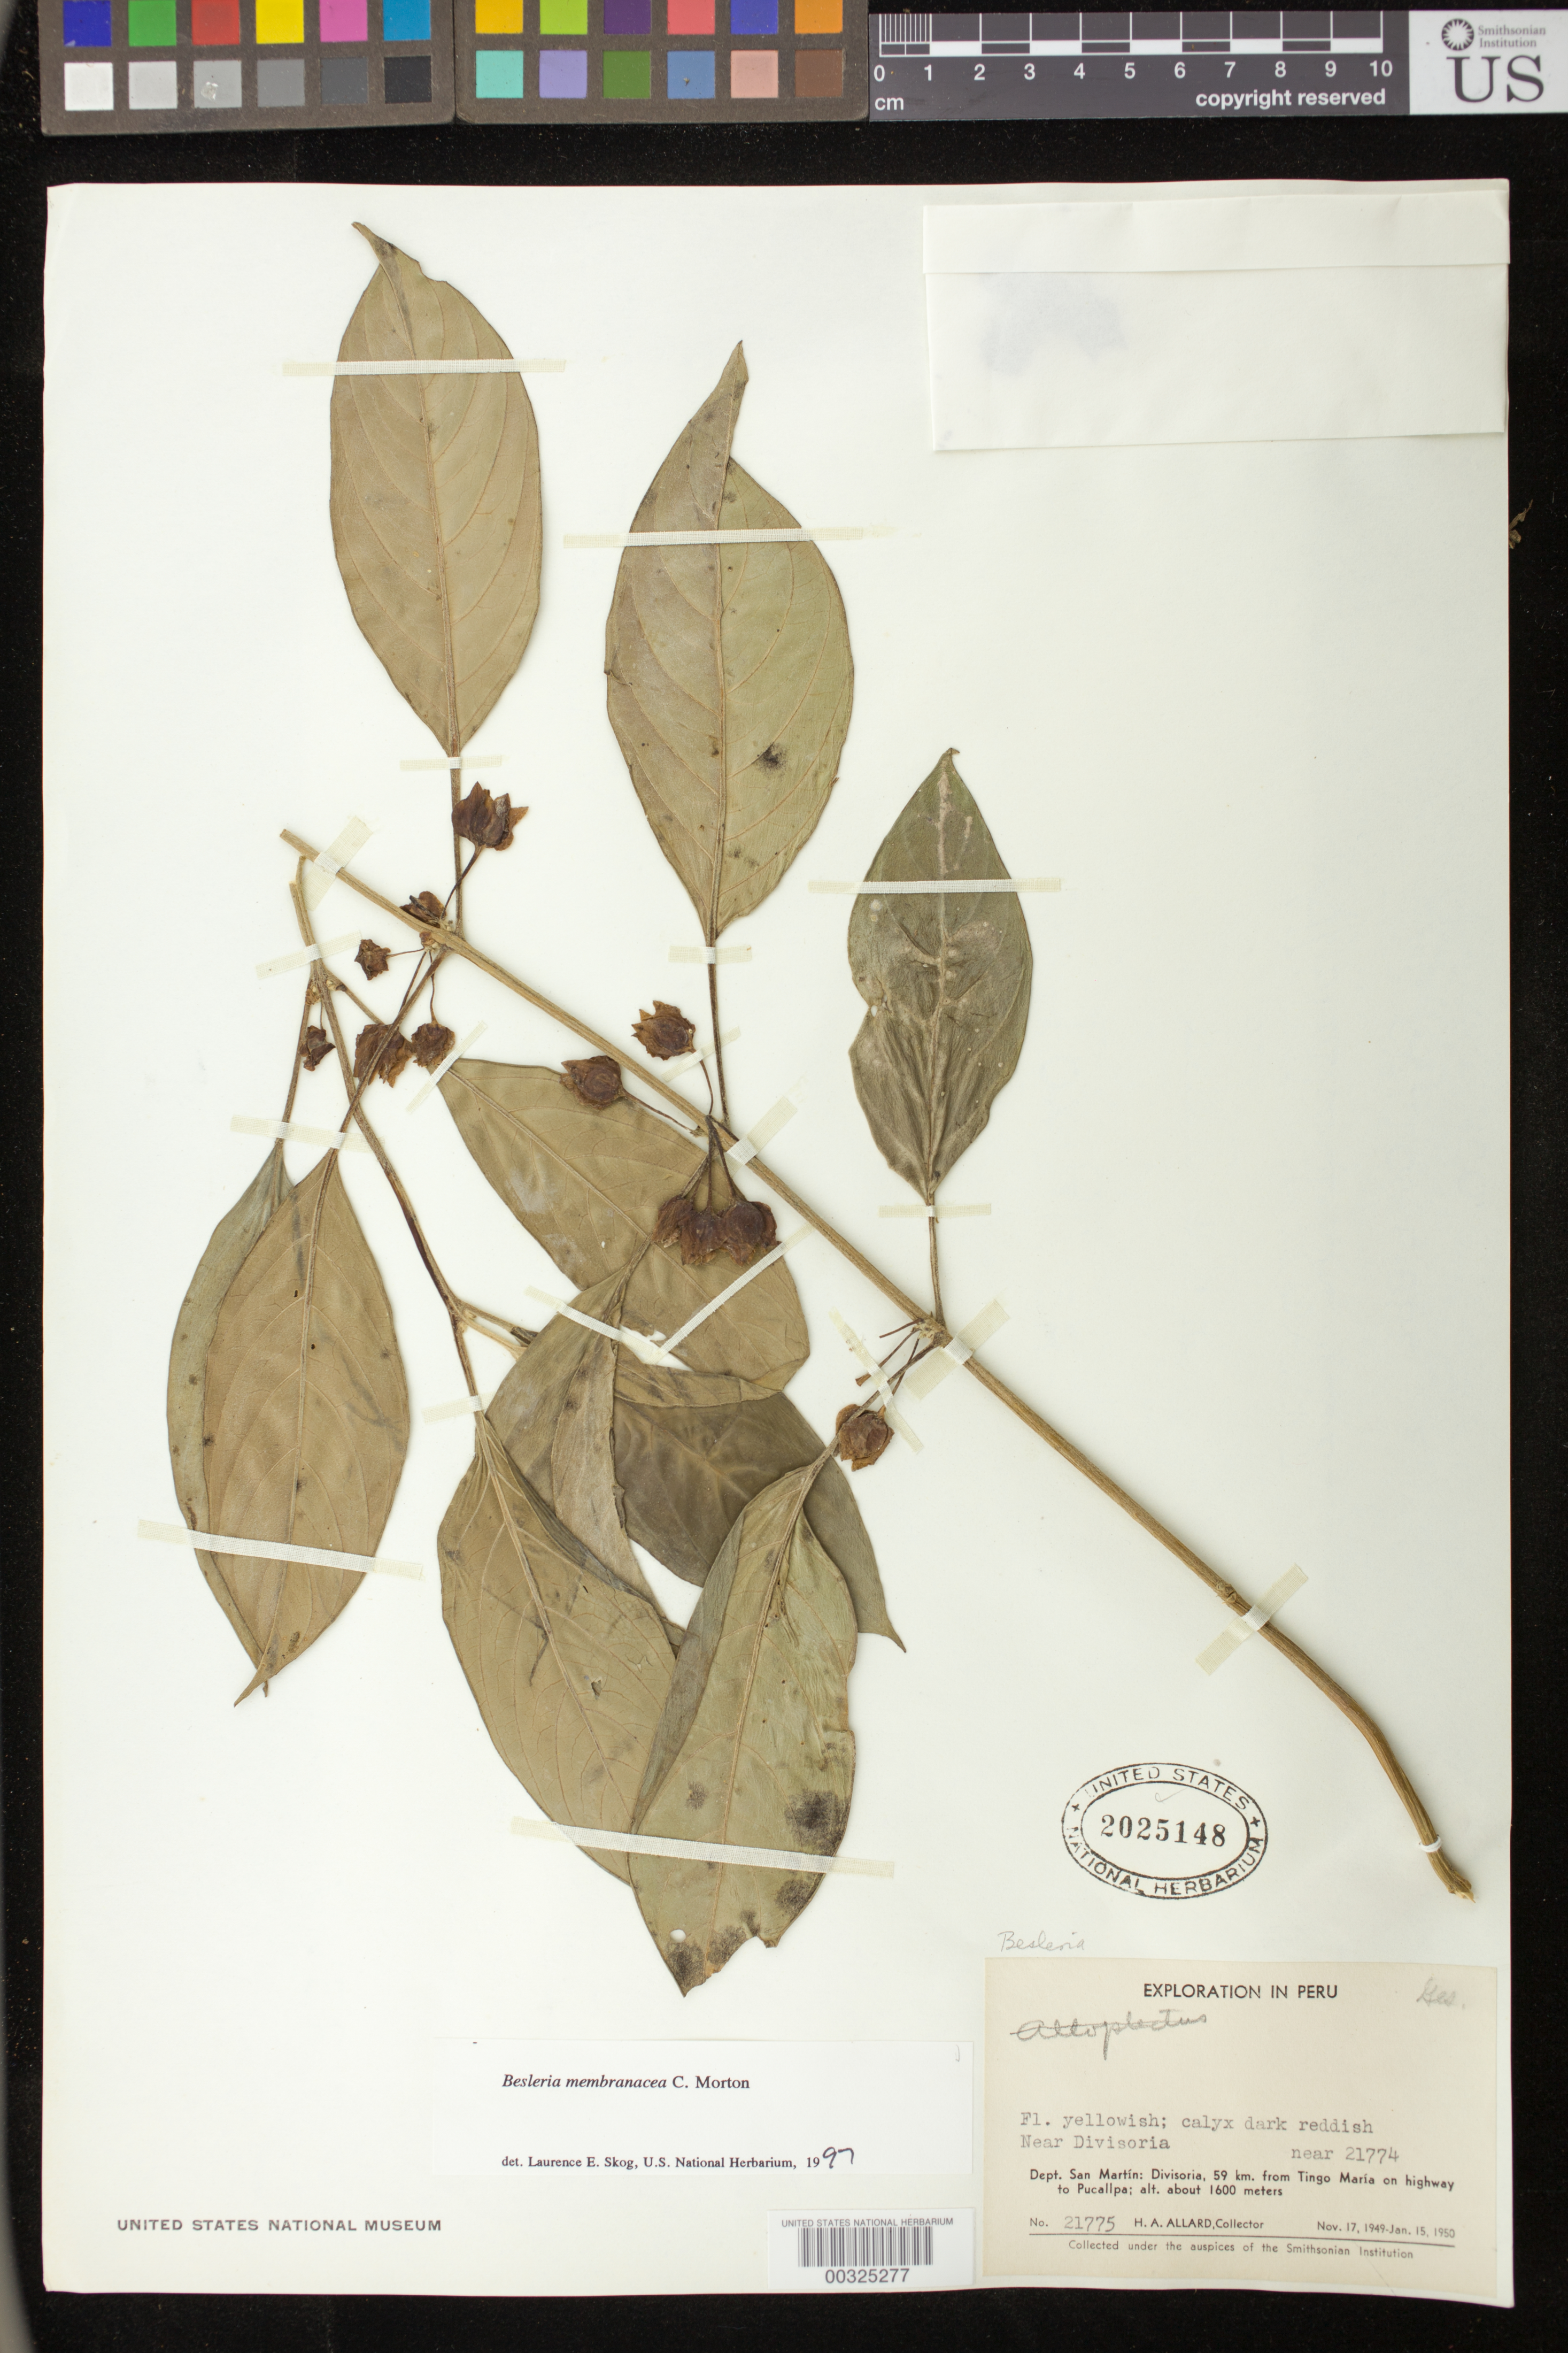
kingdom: Plantae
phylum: Tracheophyta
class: Magnoliopsida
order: Lamiales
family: Gesneriaceae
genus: Besleria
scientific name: Besleria membranacea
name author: C.V. Morton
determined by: Skog, Laurence E.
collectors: H. A. Allard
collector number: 21775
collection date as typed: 1949-50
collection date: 1949/1950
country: Peru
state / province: San Martín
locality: Boquerón Pass, 92 km from Tingo María on highway to Pucallpa. Near Divisoria; near 21774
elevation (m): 1600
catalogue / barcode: US 2025148